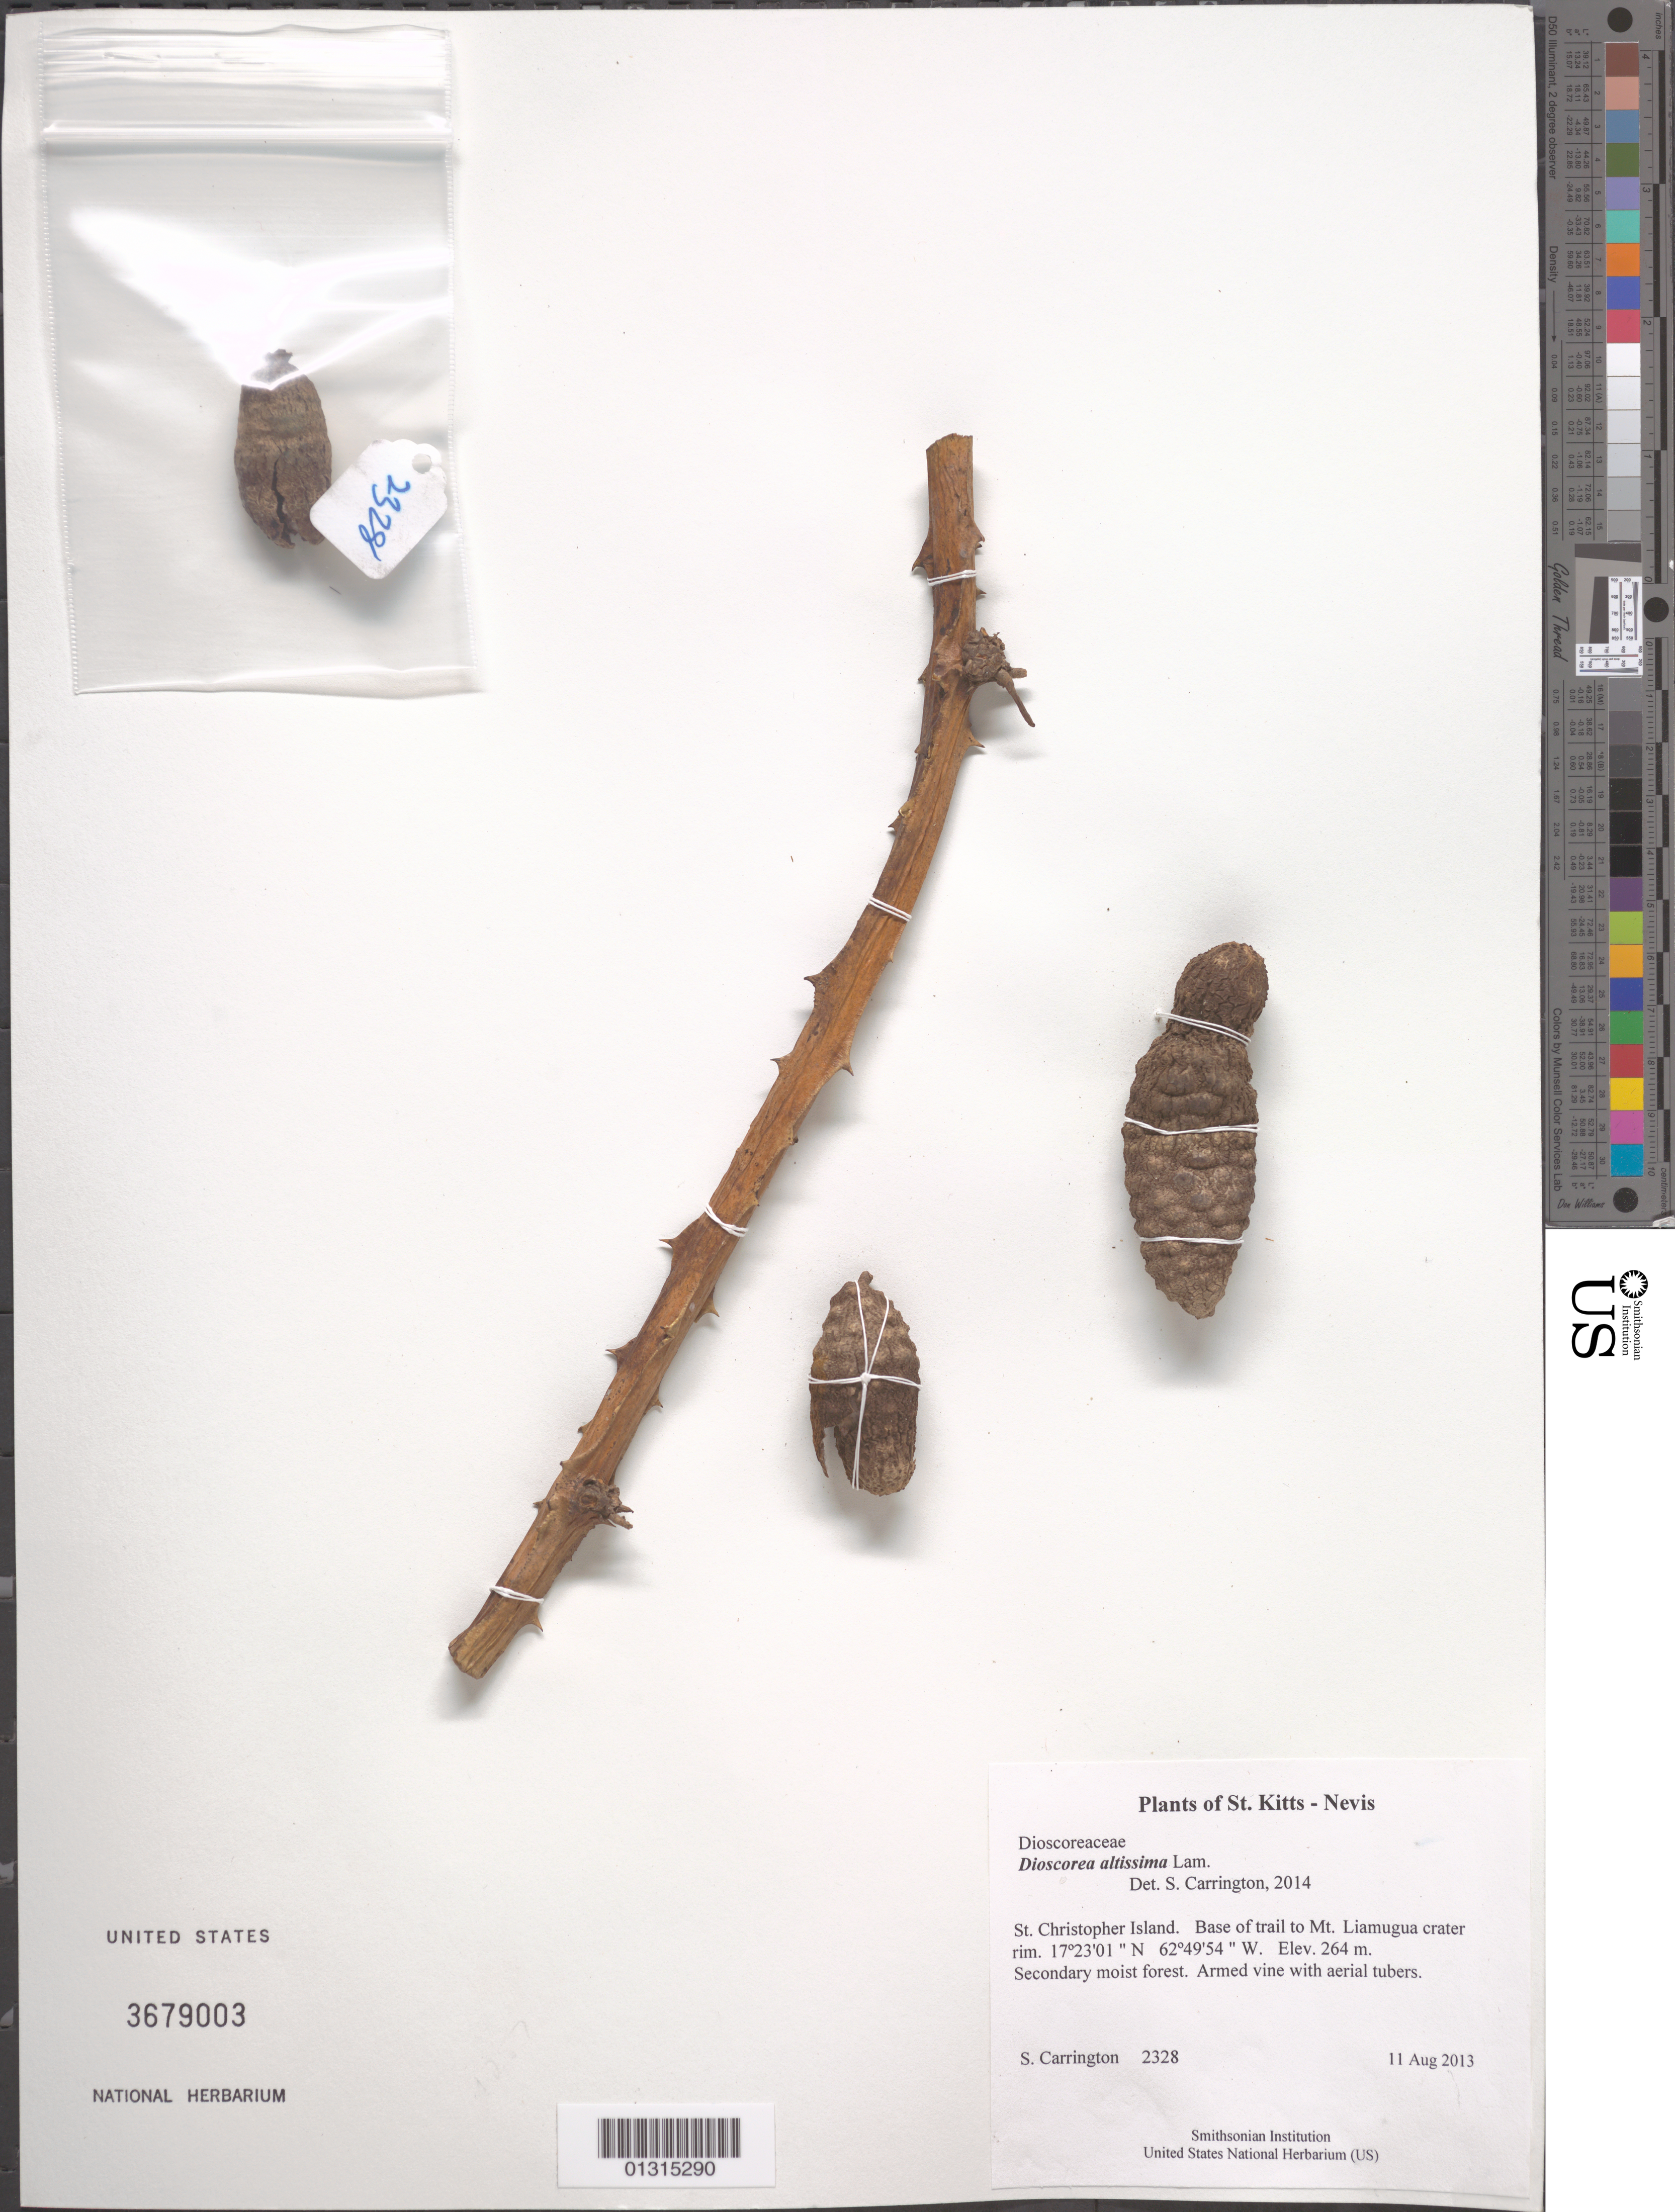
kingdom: Plantae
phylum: Tracheophyta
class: Liliopsida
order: Dioscoreales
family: Dioscoreaceae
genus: Dioscorea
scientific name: Dioscorea altissima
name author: Lam.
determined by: Carrington, C. M. S.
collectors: C. M. S. Carrington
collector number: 2328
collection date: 2013-08-11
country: St. Christopher-Nevis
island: St. Christopher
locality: Base of trail to Mt. Liamugua crater rim.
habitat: Secondary moist forest.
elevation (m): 264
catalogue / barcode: US 3679003